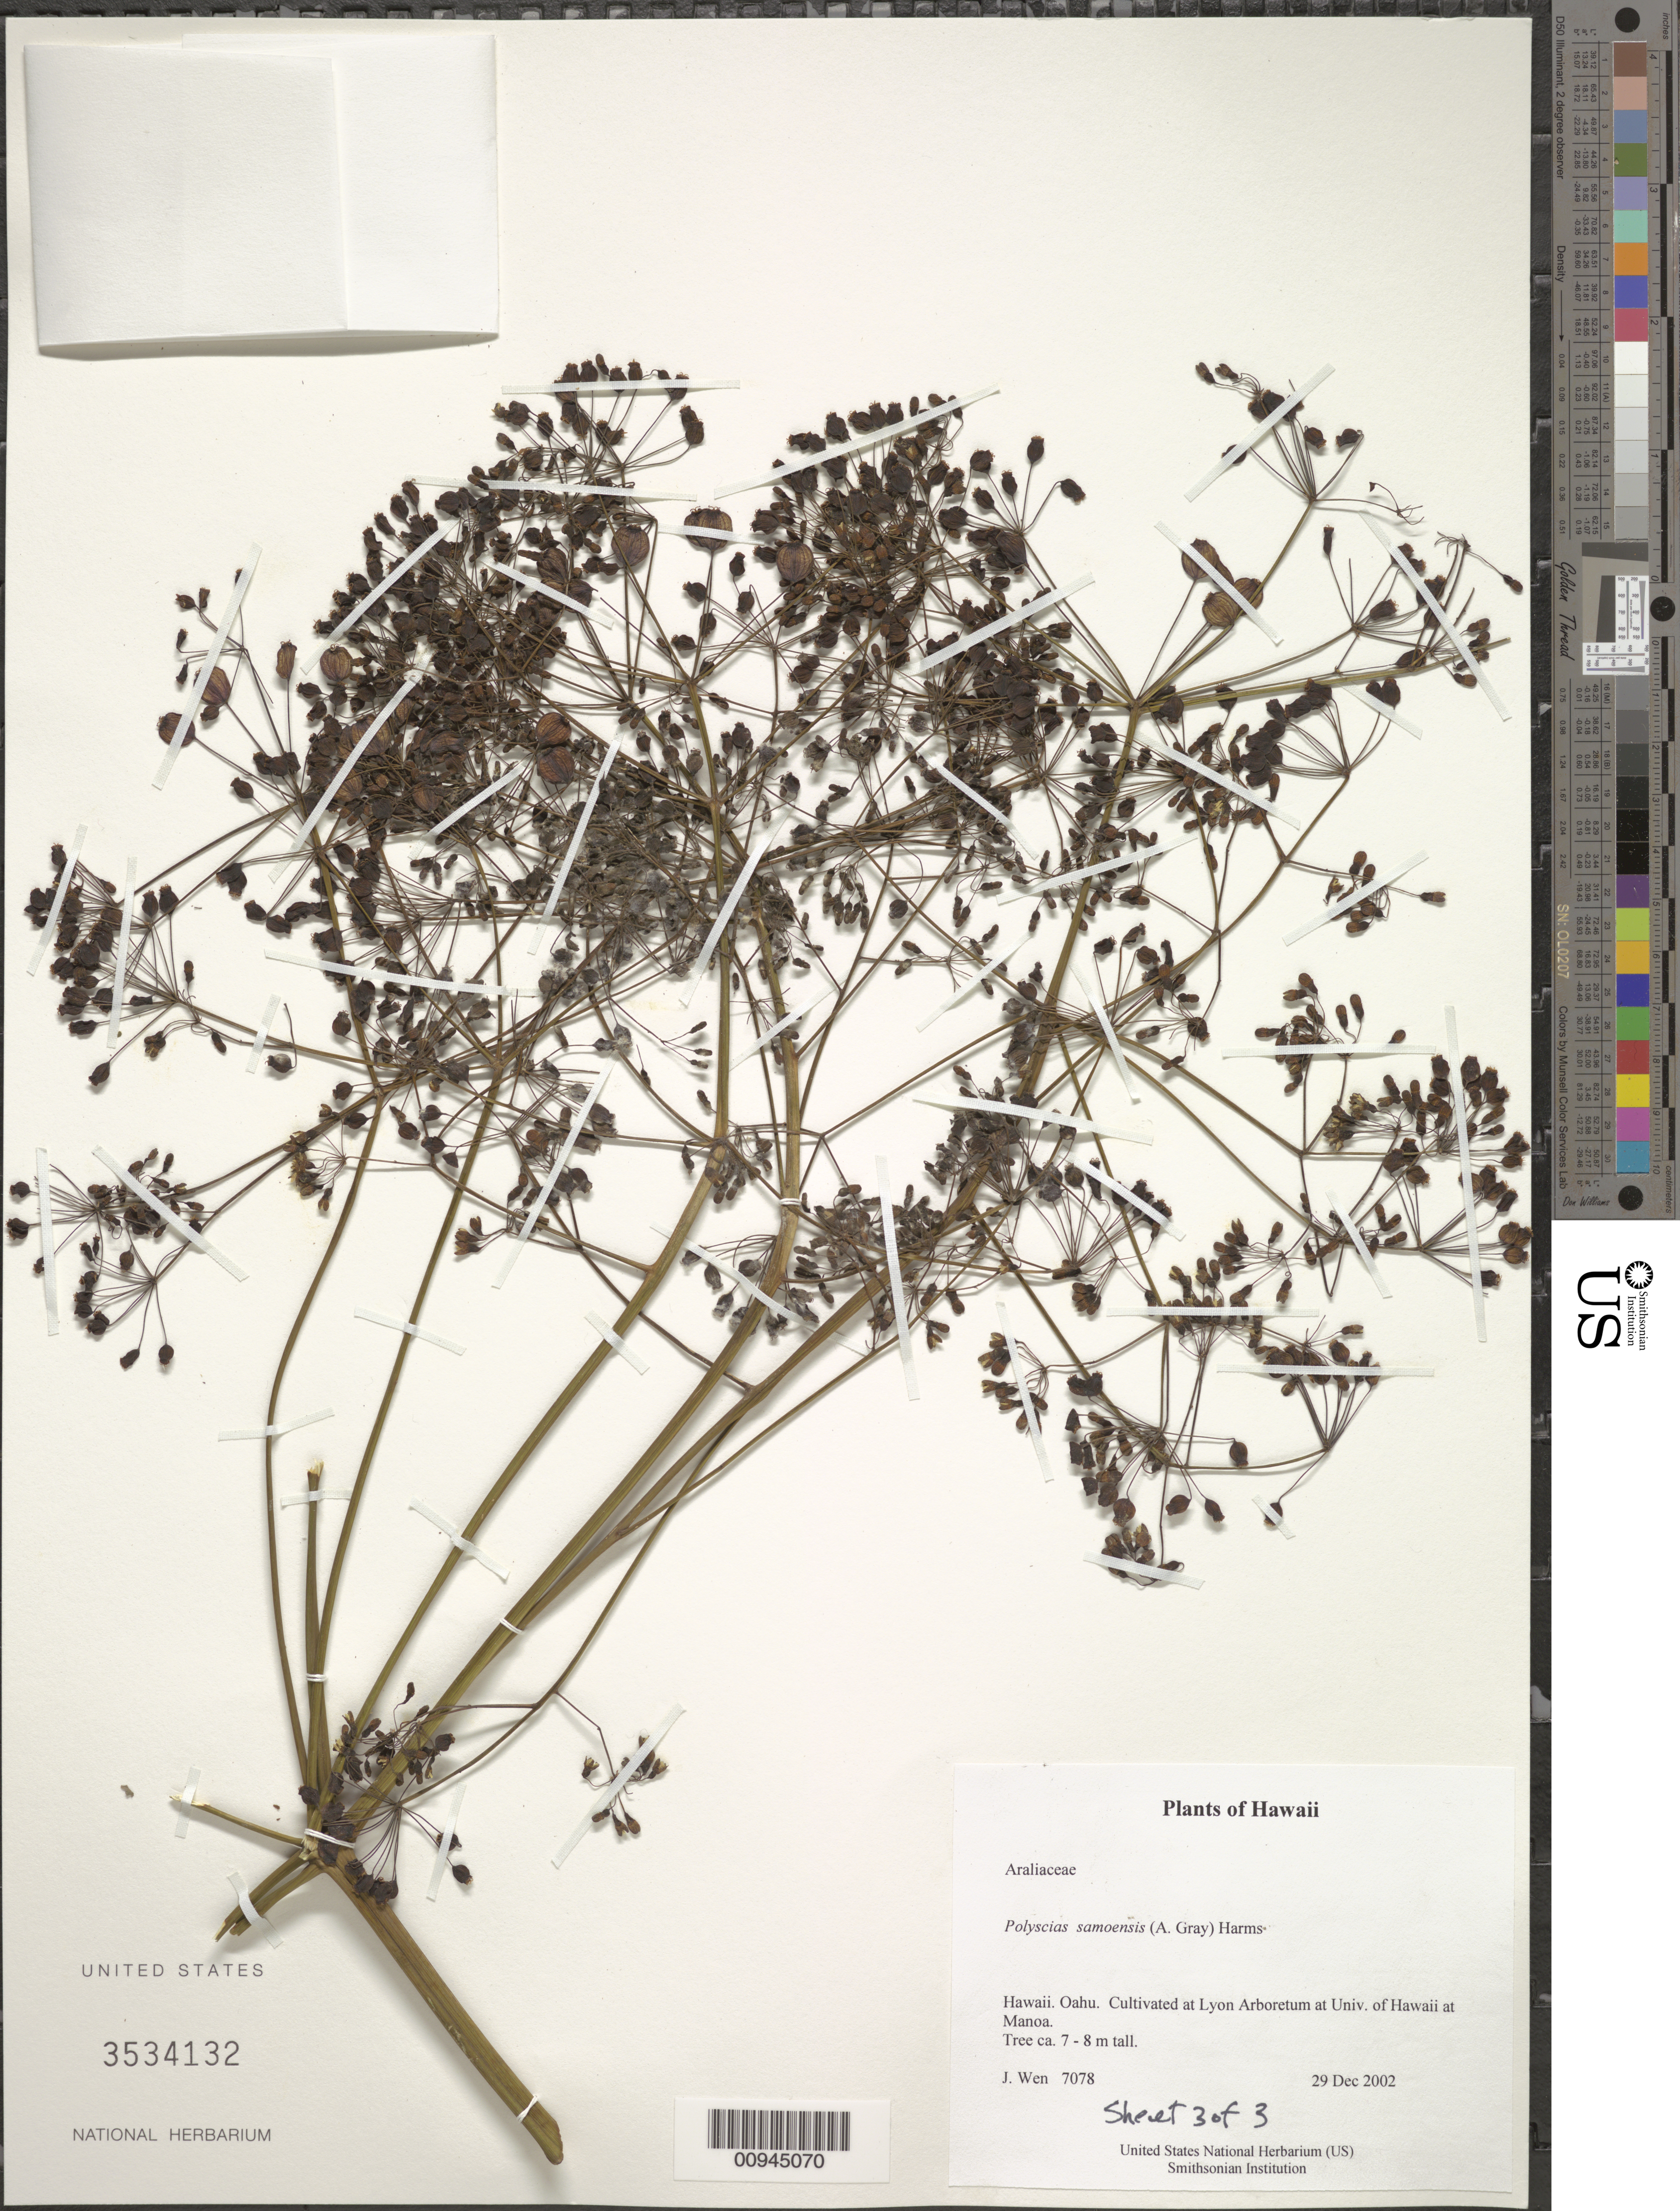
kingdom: Plantae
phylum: Tracheophyta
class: Magnoliopsida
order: Apiales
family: Araliaceae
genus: Polyscias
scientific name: Polyscias samoensis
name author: (A. Gray) Harms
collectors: J. Wen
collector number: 7078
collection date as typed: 29 Dec 2002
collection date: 2002-12-29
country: United States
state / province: Hawaii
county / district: Honolulu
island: Oahu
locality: Oahu. Cultivated at Lyon Arboretum at Univ. of Hawaii at Manoa.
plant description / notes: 3 labels for one specimen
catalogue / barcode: US 3534132